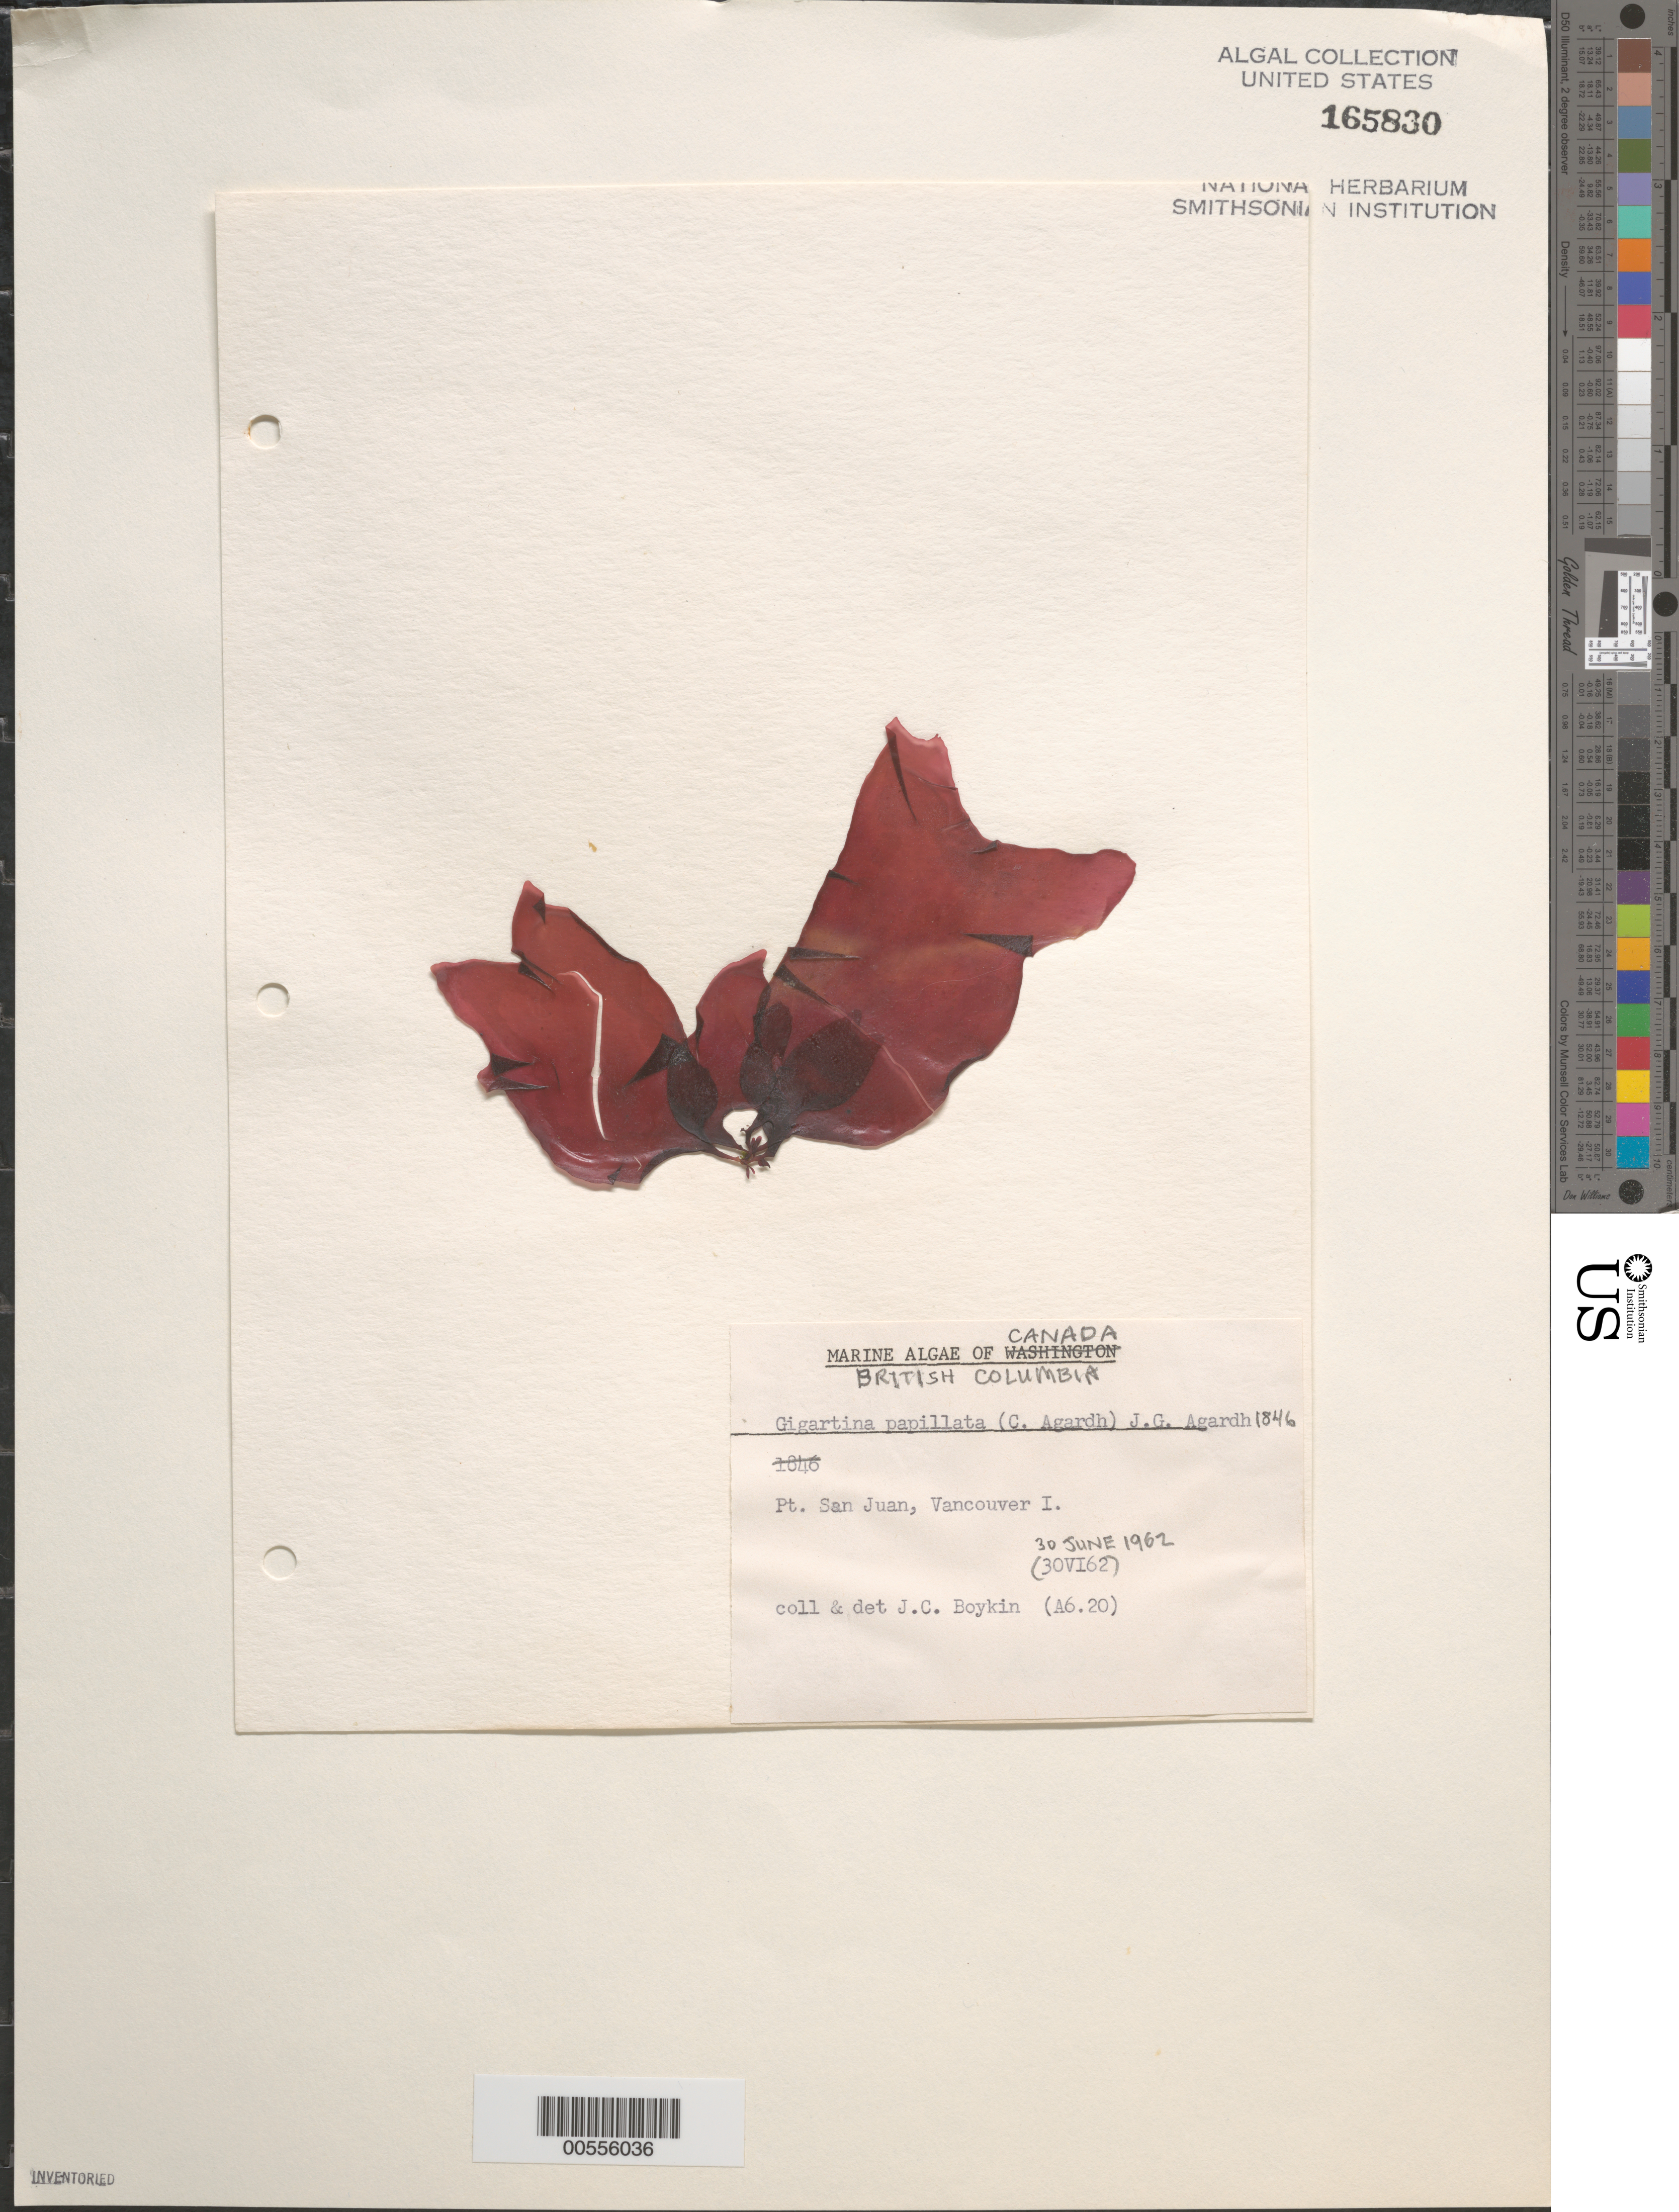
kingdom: Plantae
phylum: Rhodophyta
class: Florideophyceae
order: Gigartinales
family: Phyllophoraceae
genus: Mastocarpus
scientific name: Mastocarpus papillatus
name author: (C. Agardh) Kütz.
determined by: Algae name updating Project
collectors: J. Boykin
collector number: A6.20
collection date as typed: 30 Jun 1962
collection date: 1962-06-30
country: Canada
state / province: British Columbia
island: Vancouver Island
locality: Point San Juan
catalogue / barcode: US 165830